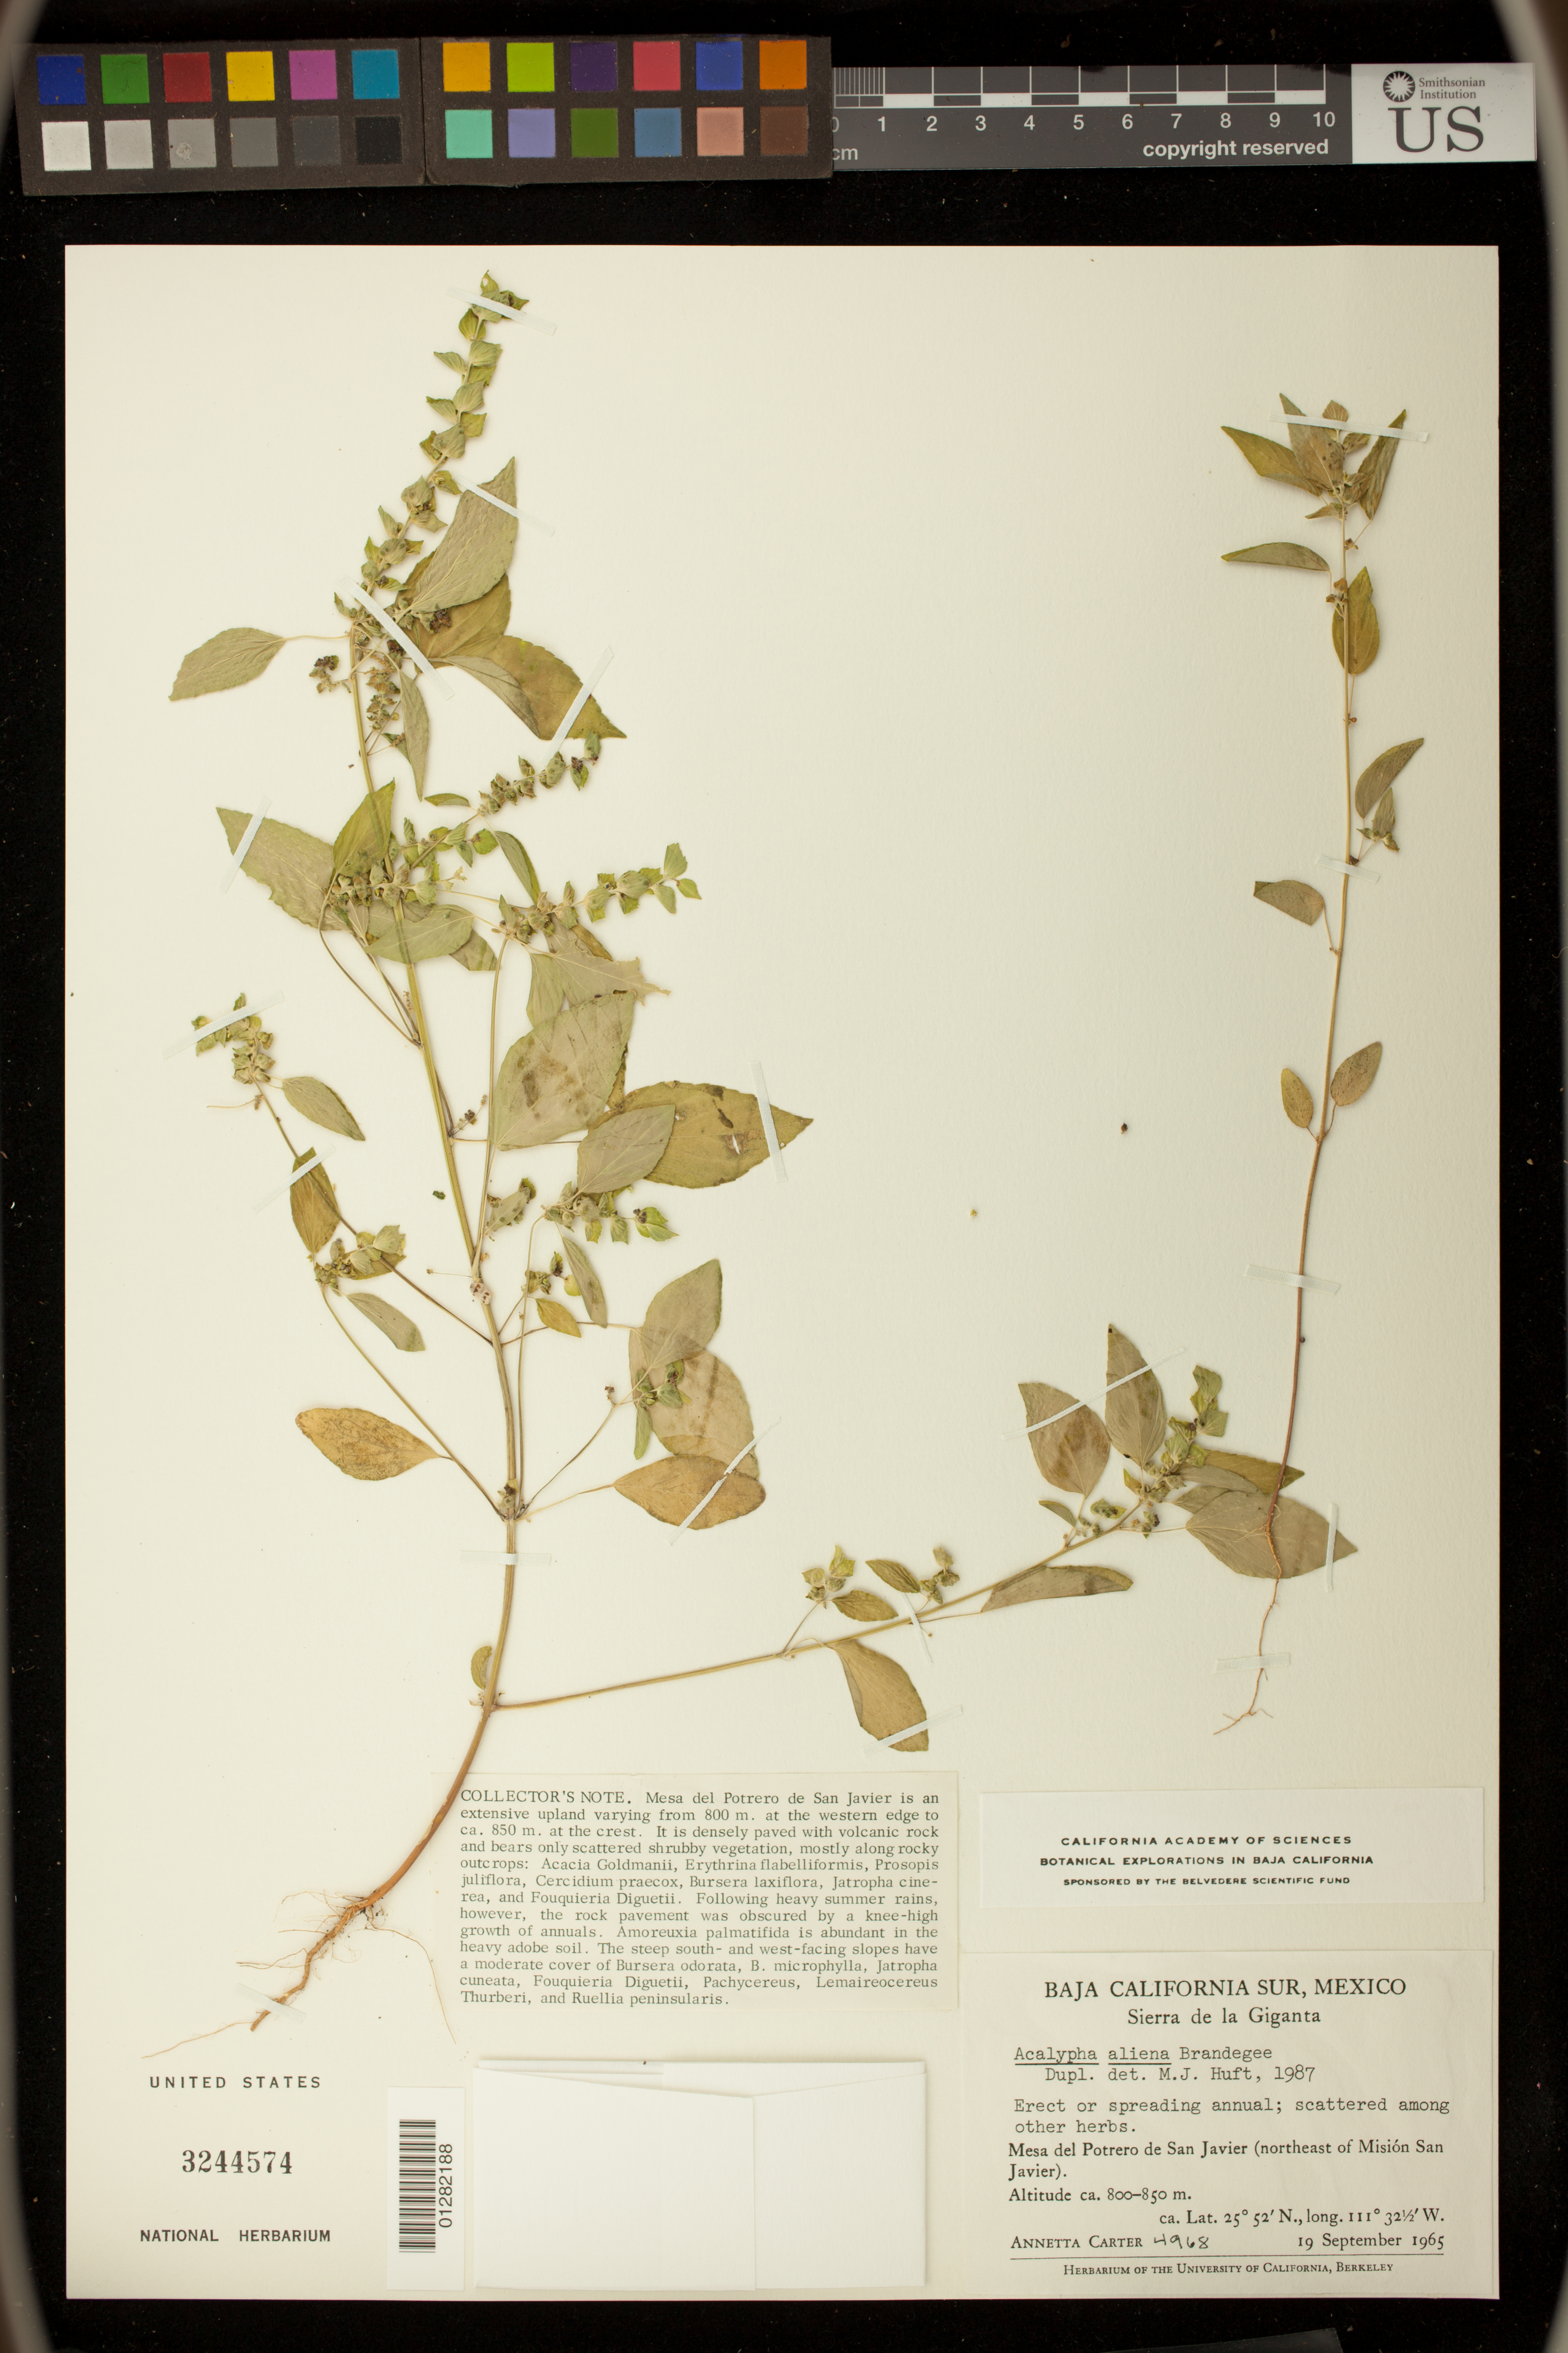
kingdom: Plantae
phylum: Tracheophyta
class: Magnoliopsida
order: Malpighiales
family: Euphorbiaceae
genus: Acalypha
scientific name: Acalypha aliena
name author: Brandegee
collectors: A. M. Carter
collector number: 4968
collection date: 1965-09-19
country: Mexico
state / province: Baja California Sur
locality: Sierra de la Giganta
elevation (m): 800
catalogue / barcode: US 3244574